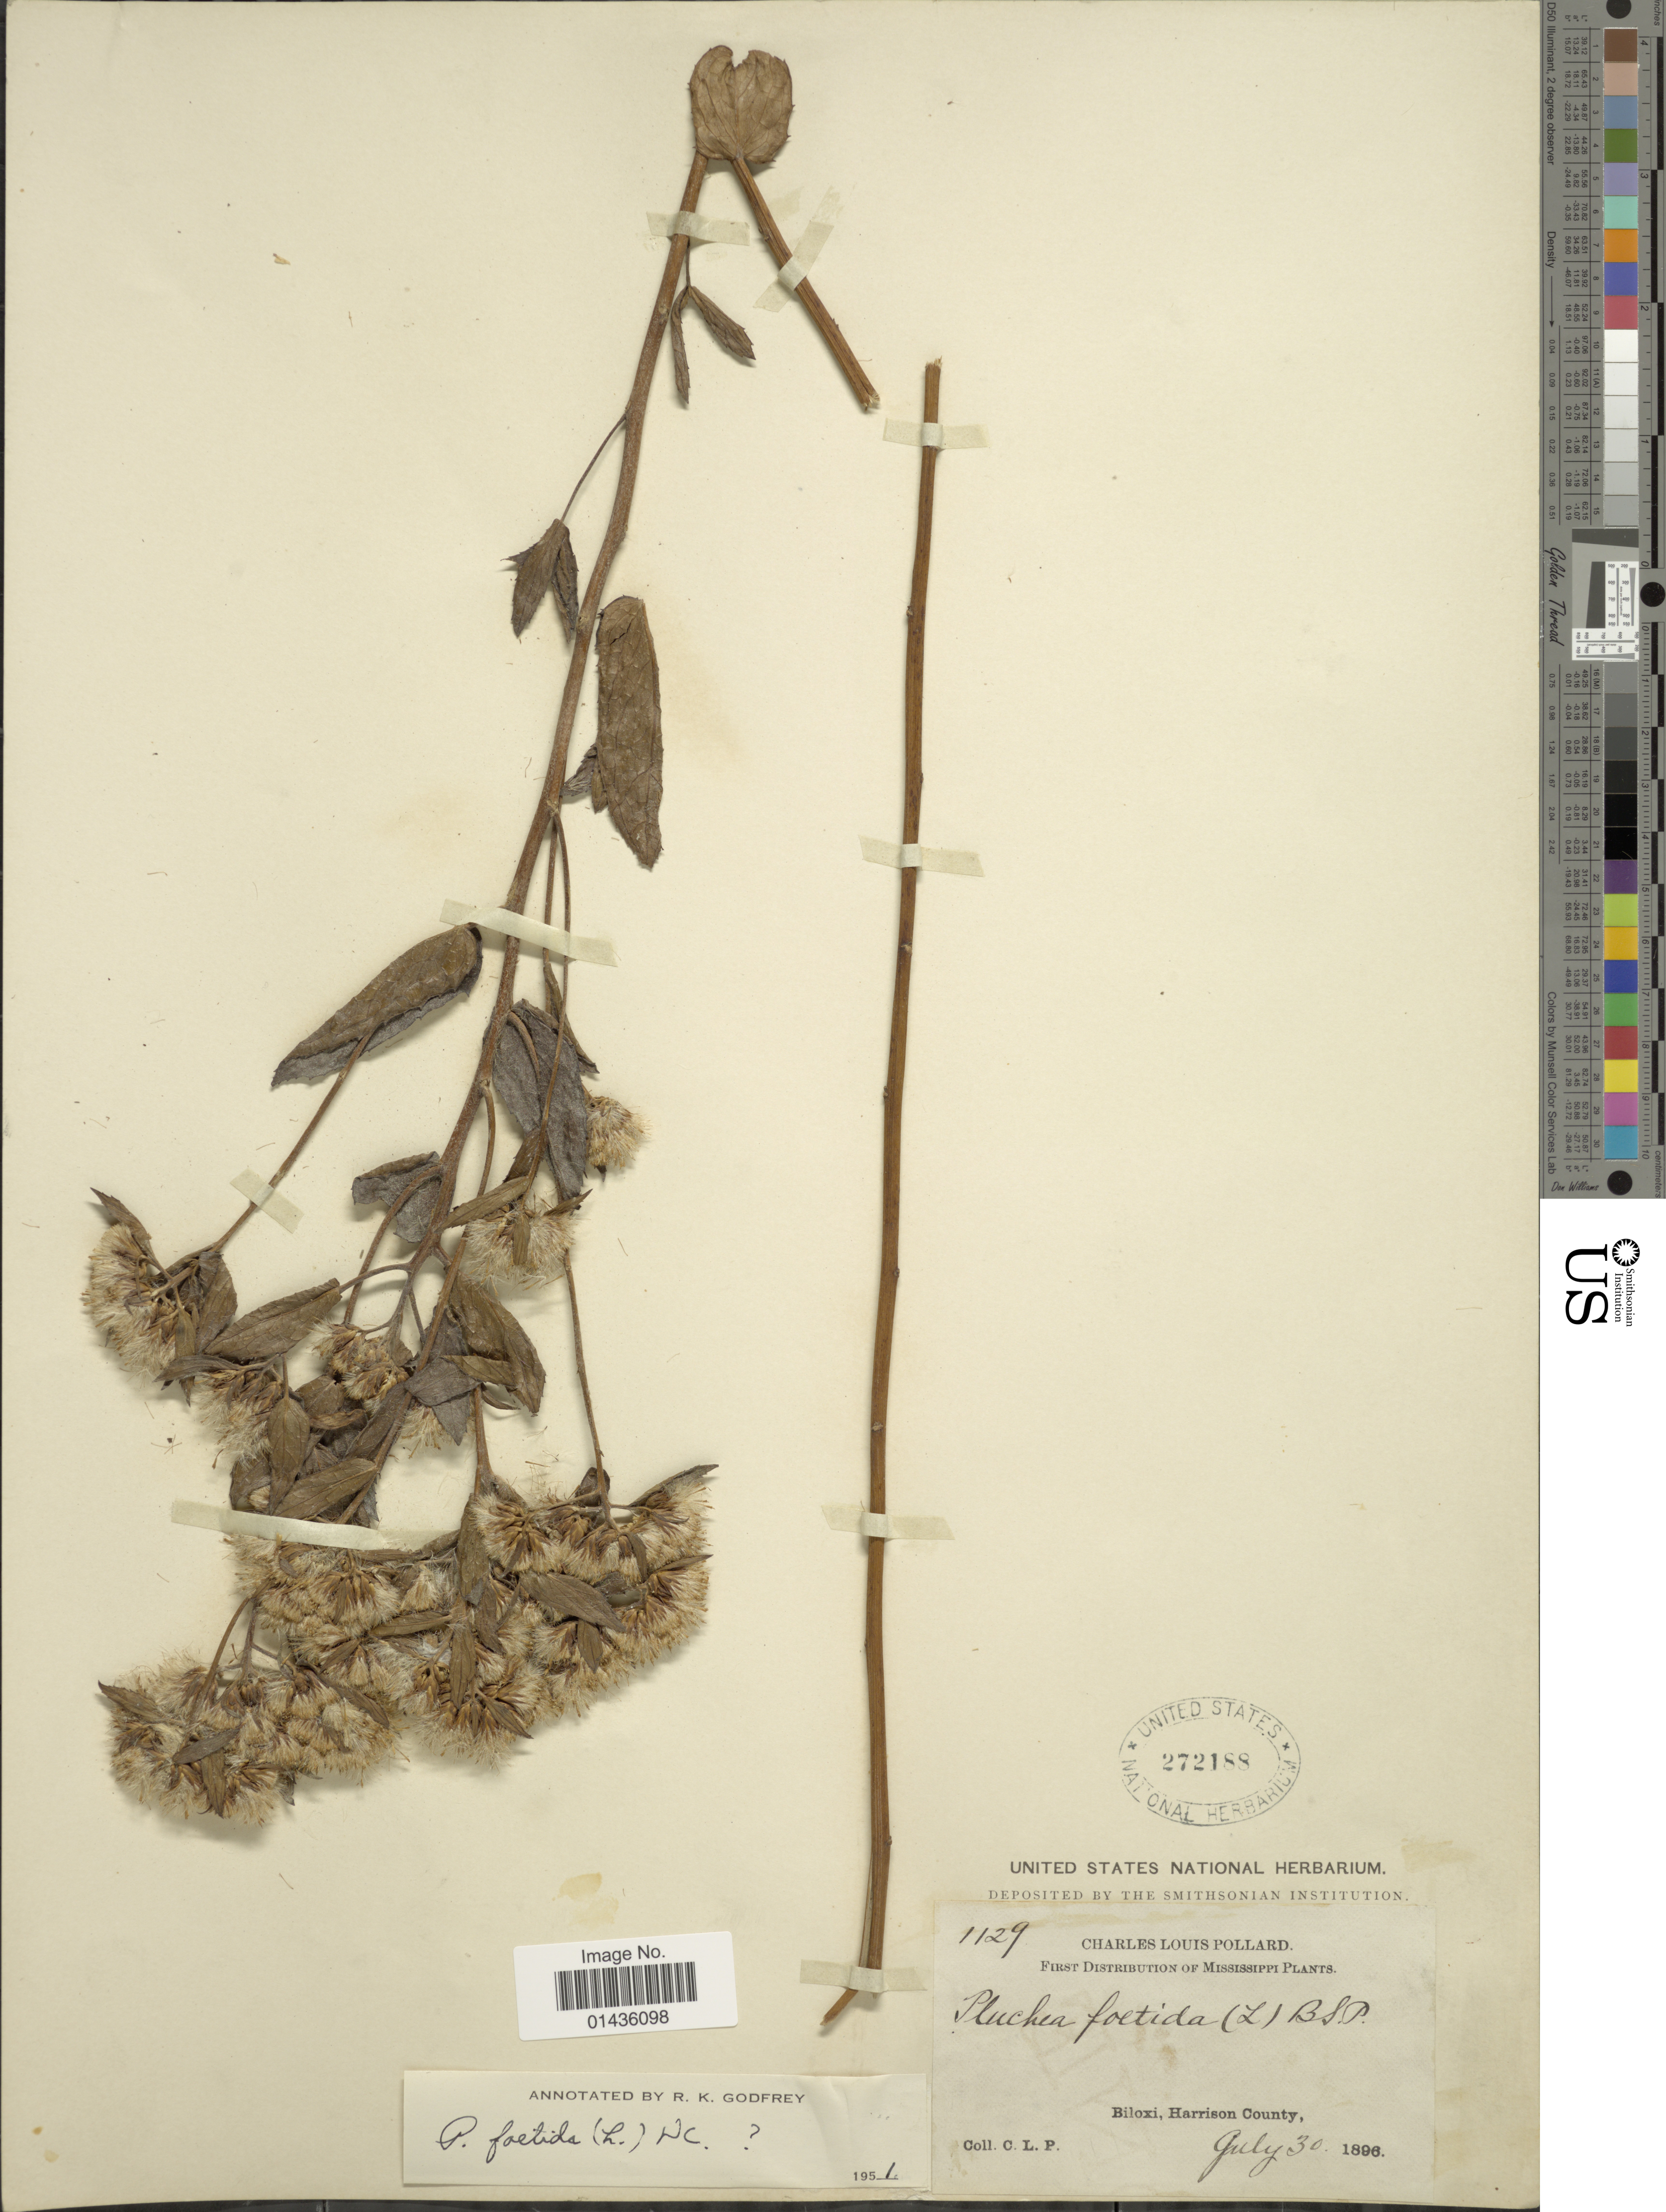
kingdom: Plantae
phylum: Tracheophyta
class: Magnoliopsida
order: Asterales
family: Asteraceae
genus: Pluchea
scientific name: Pluchea foetida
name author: (L.) DC.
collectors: C. L. Pollard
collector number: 1129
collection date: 1896-07-30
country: United States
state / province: Mississippi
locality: Biloxi, Harrison County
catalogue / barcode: US 272188